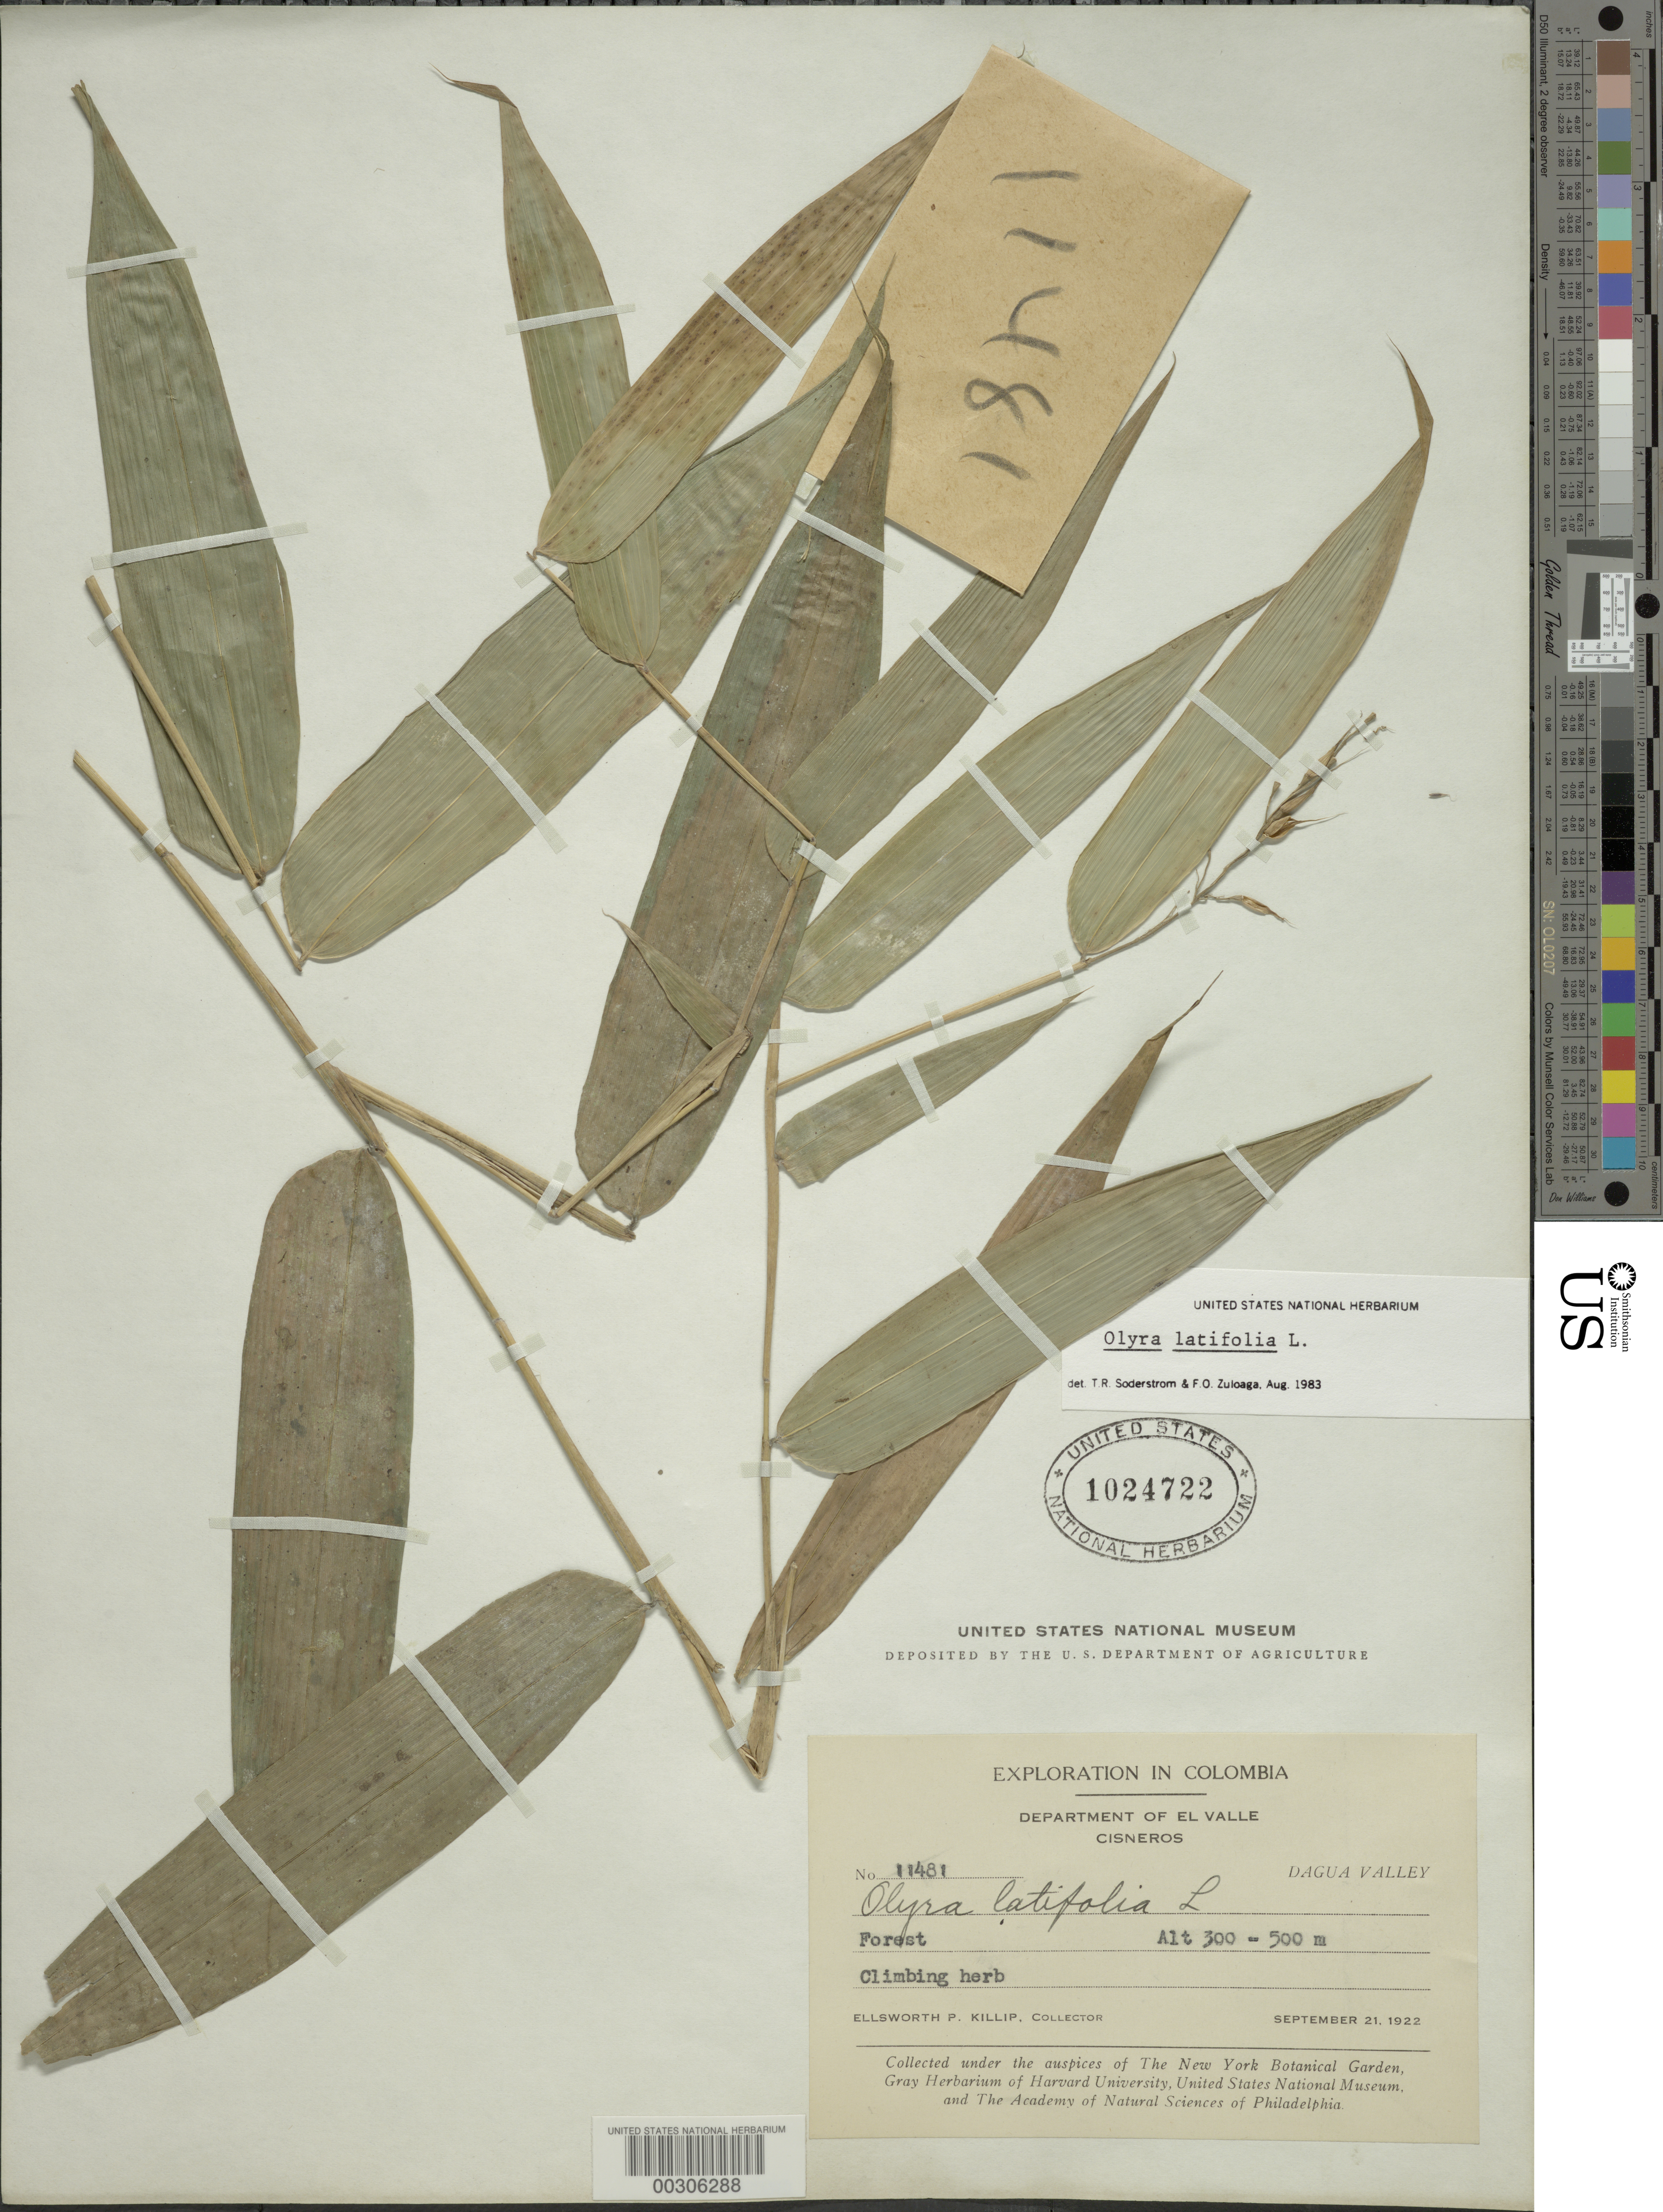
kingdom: Plantae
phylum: Tracheophyta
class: Liliopsida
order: Poales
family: Poaceae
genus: Olyra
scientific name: Olyra latifolia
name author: L.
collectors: E. P. Killip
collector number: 11481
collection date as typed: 21 Sep 1922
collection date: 1922-09-21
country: Colombia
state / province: Valle del Cauca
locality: Cisneros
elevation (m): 300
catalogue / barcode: US 1024722